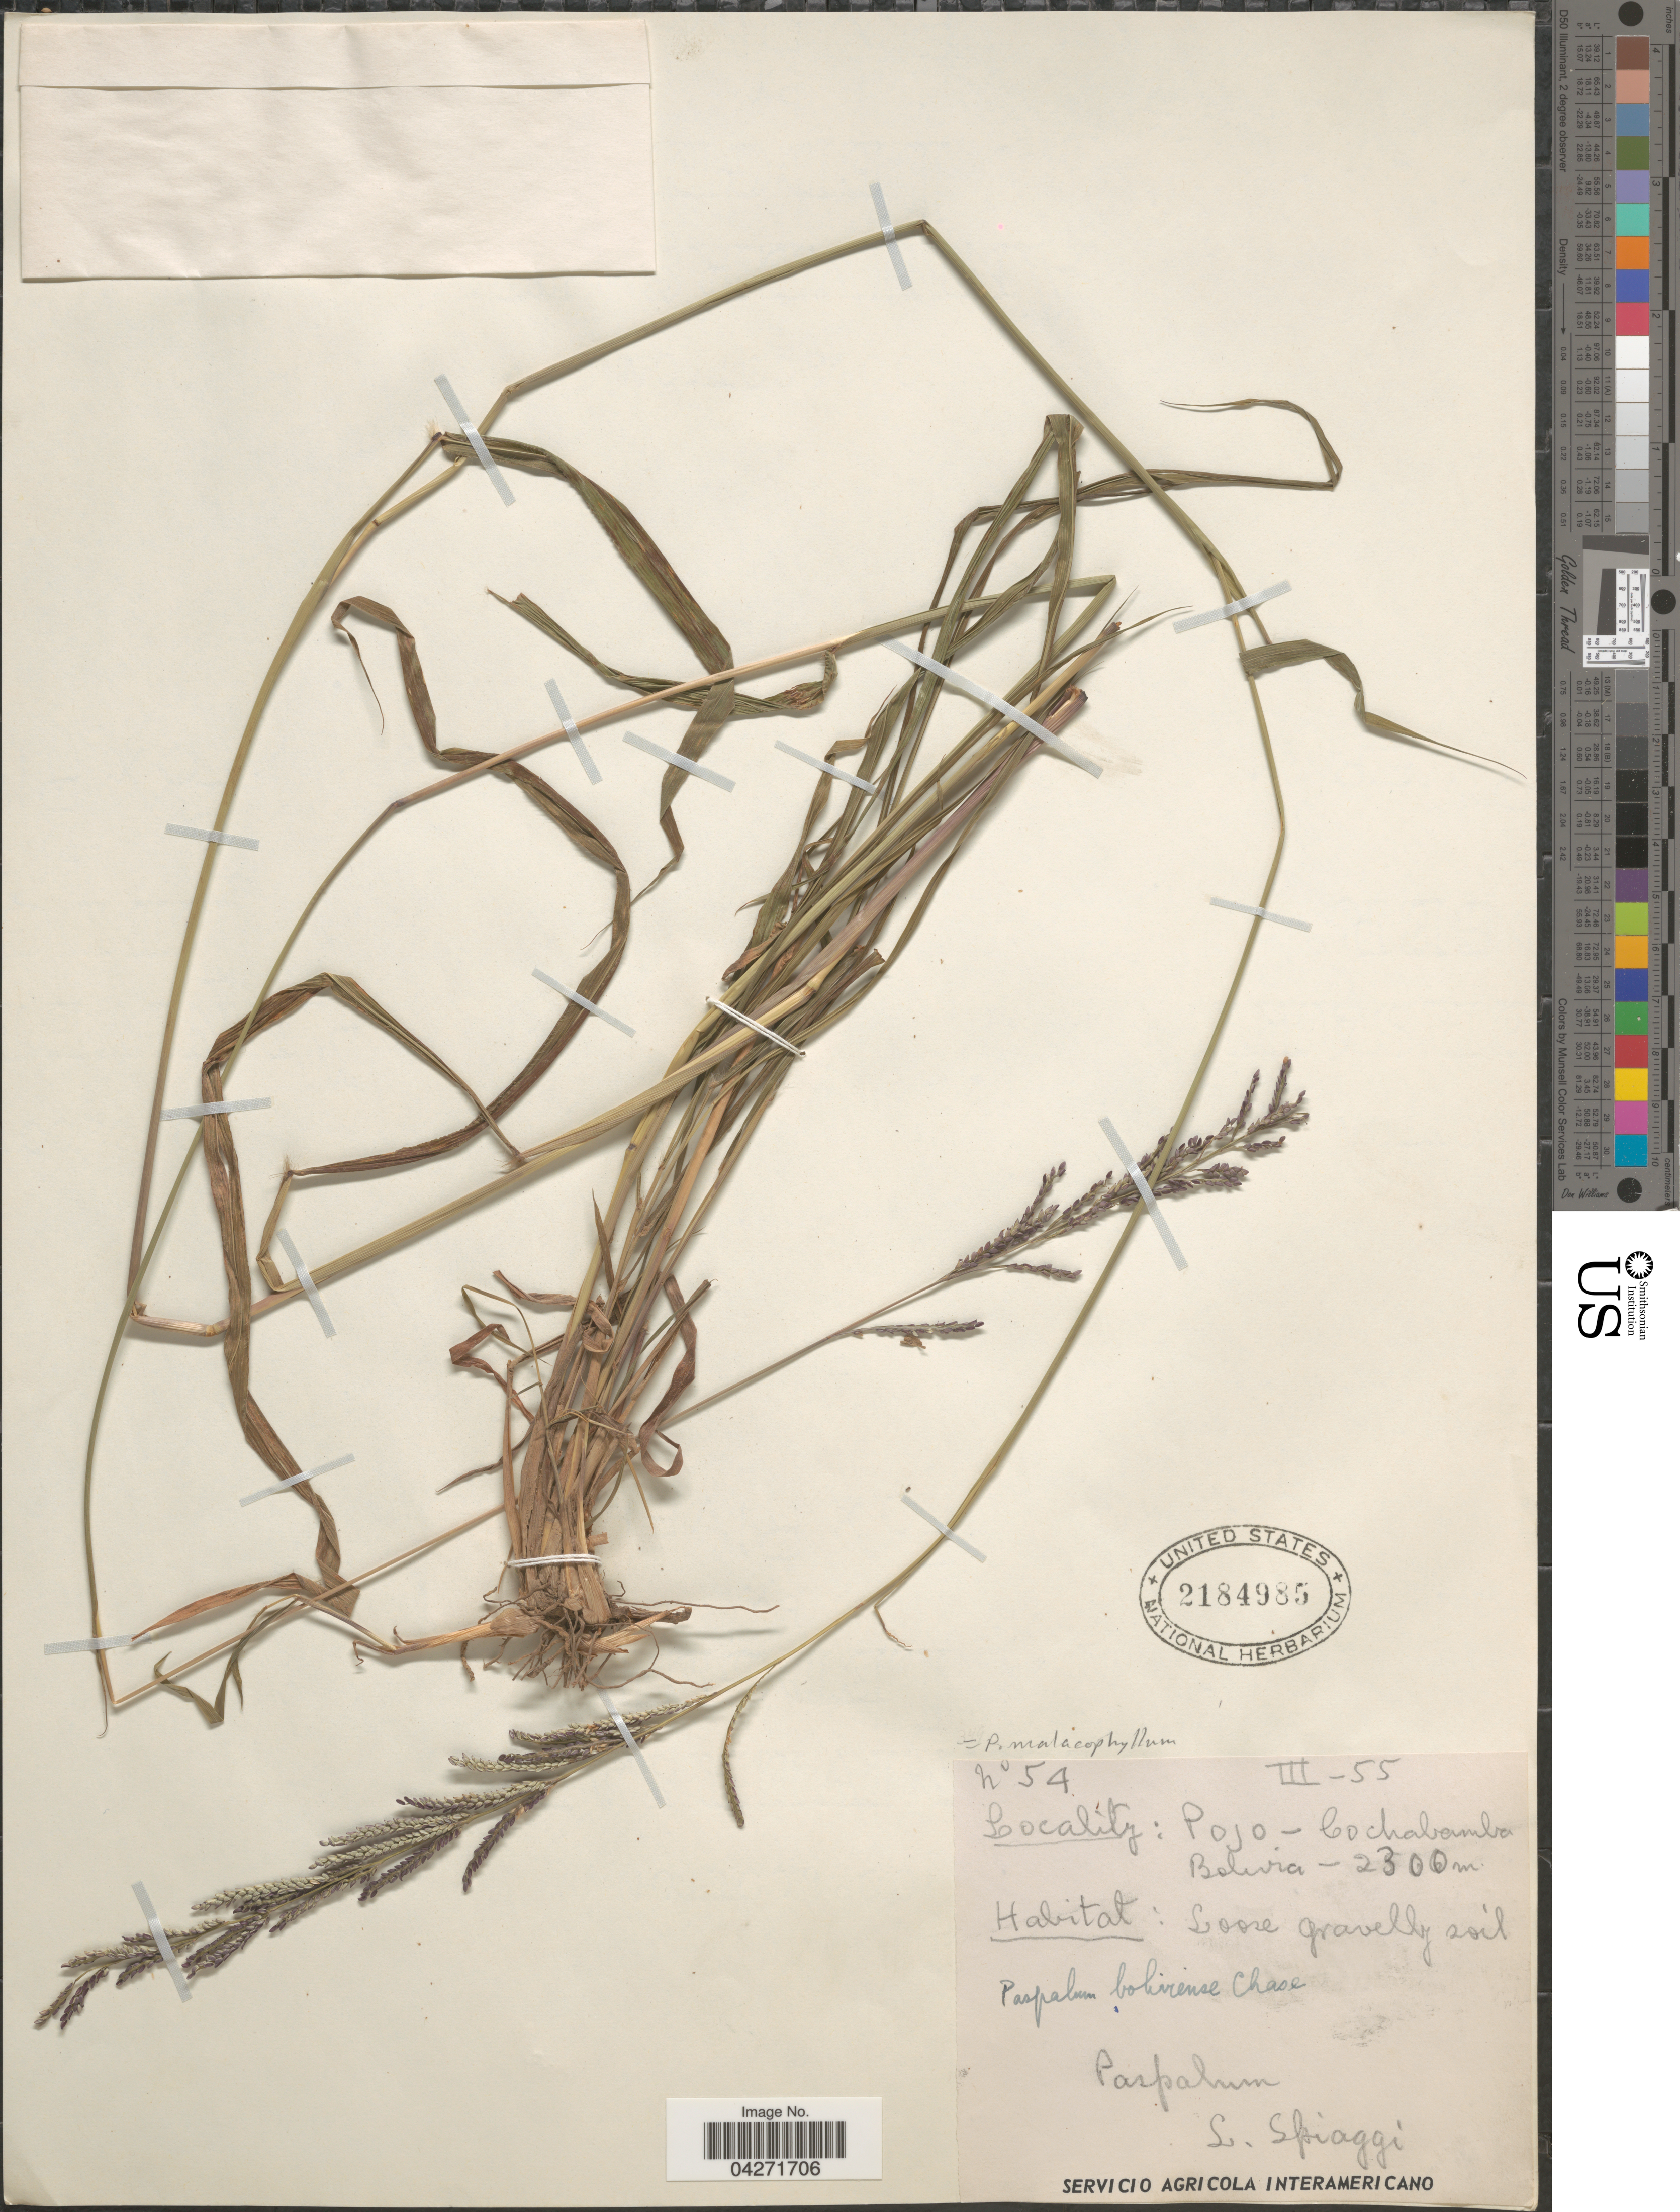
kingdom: Plantae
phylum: Tracheophyta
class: Liliopsida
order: Poales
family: Poaceae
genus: Paspalum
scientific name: Paspalum malacophyllum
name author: Trin.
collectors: L. Spiaggi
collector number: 54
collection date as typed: Transcribed d/m/y: /3/55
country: Bolivia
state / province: Cochabamba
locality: Pojo.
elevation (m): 2300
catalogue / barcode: US 2184985